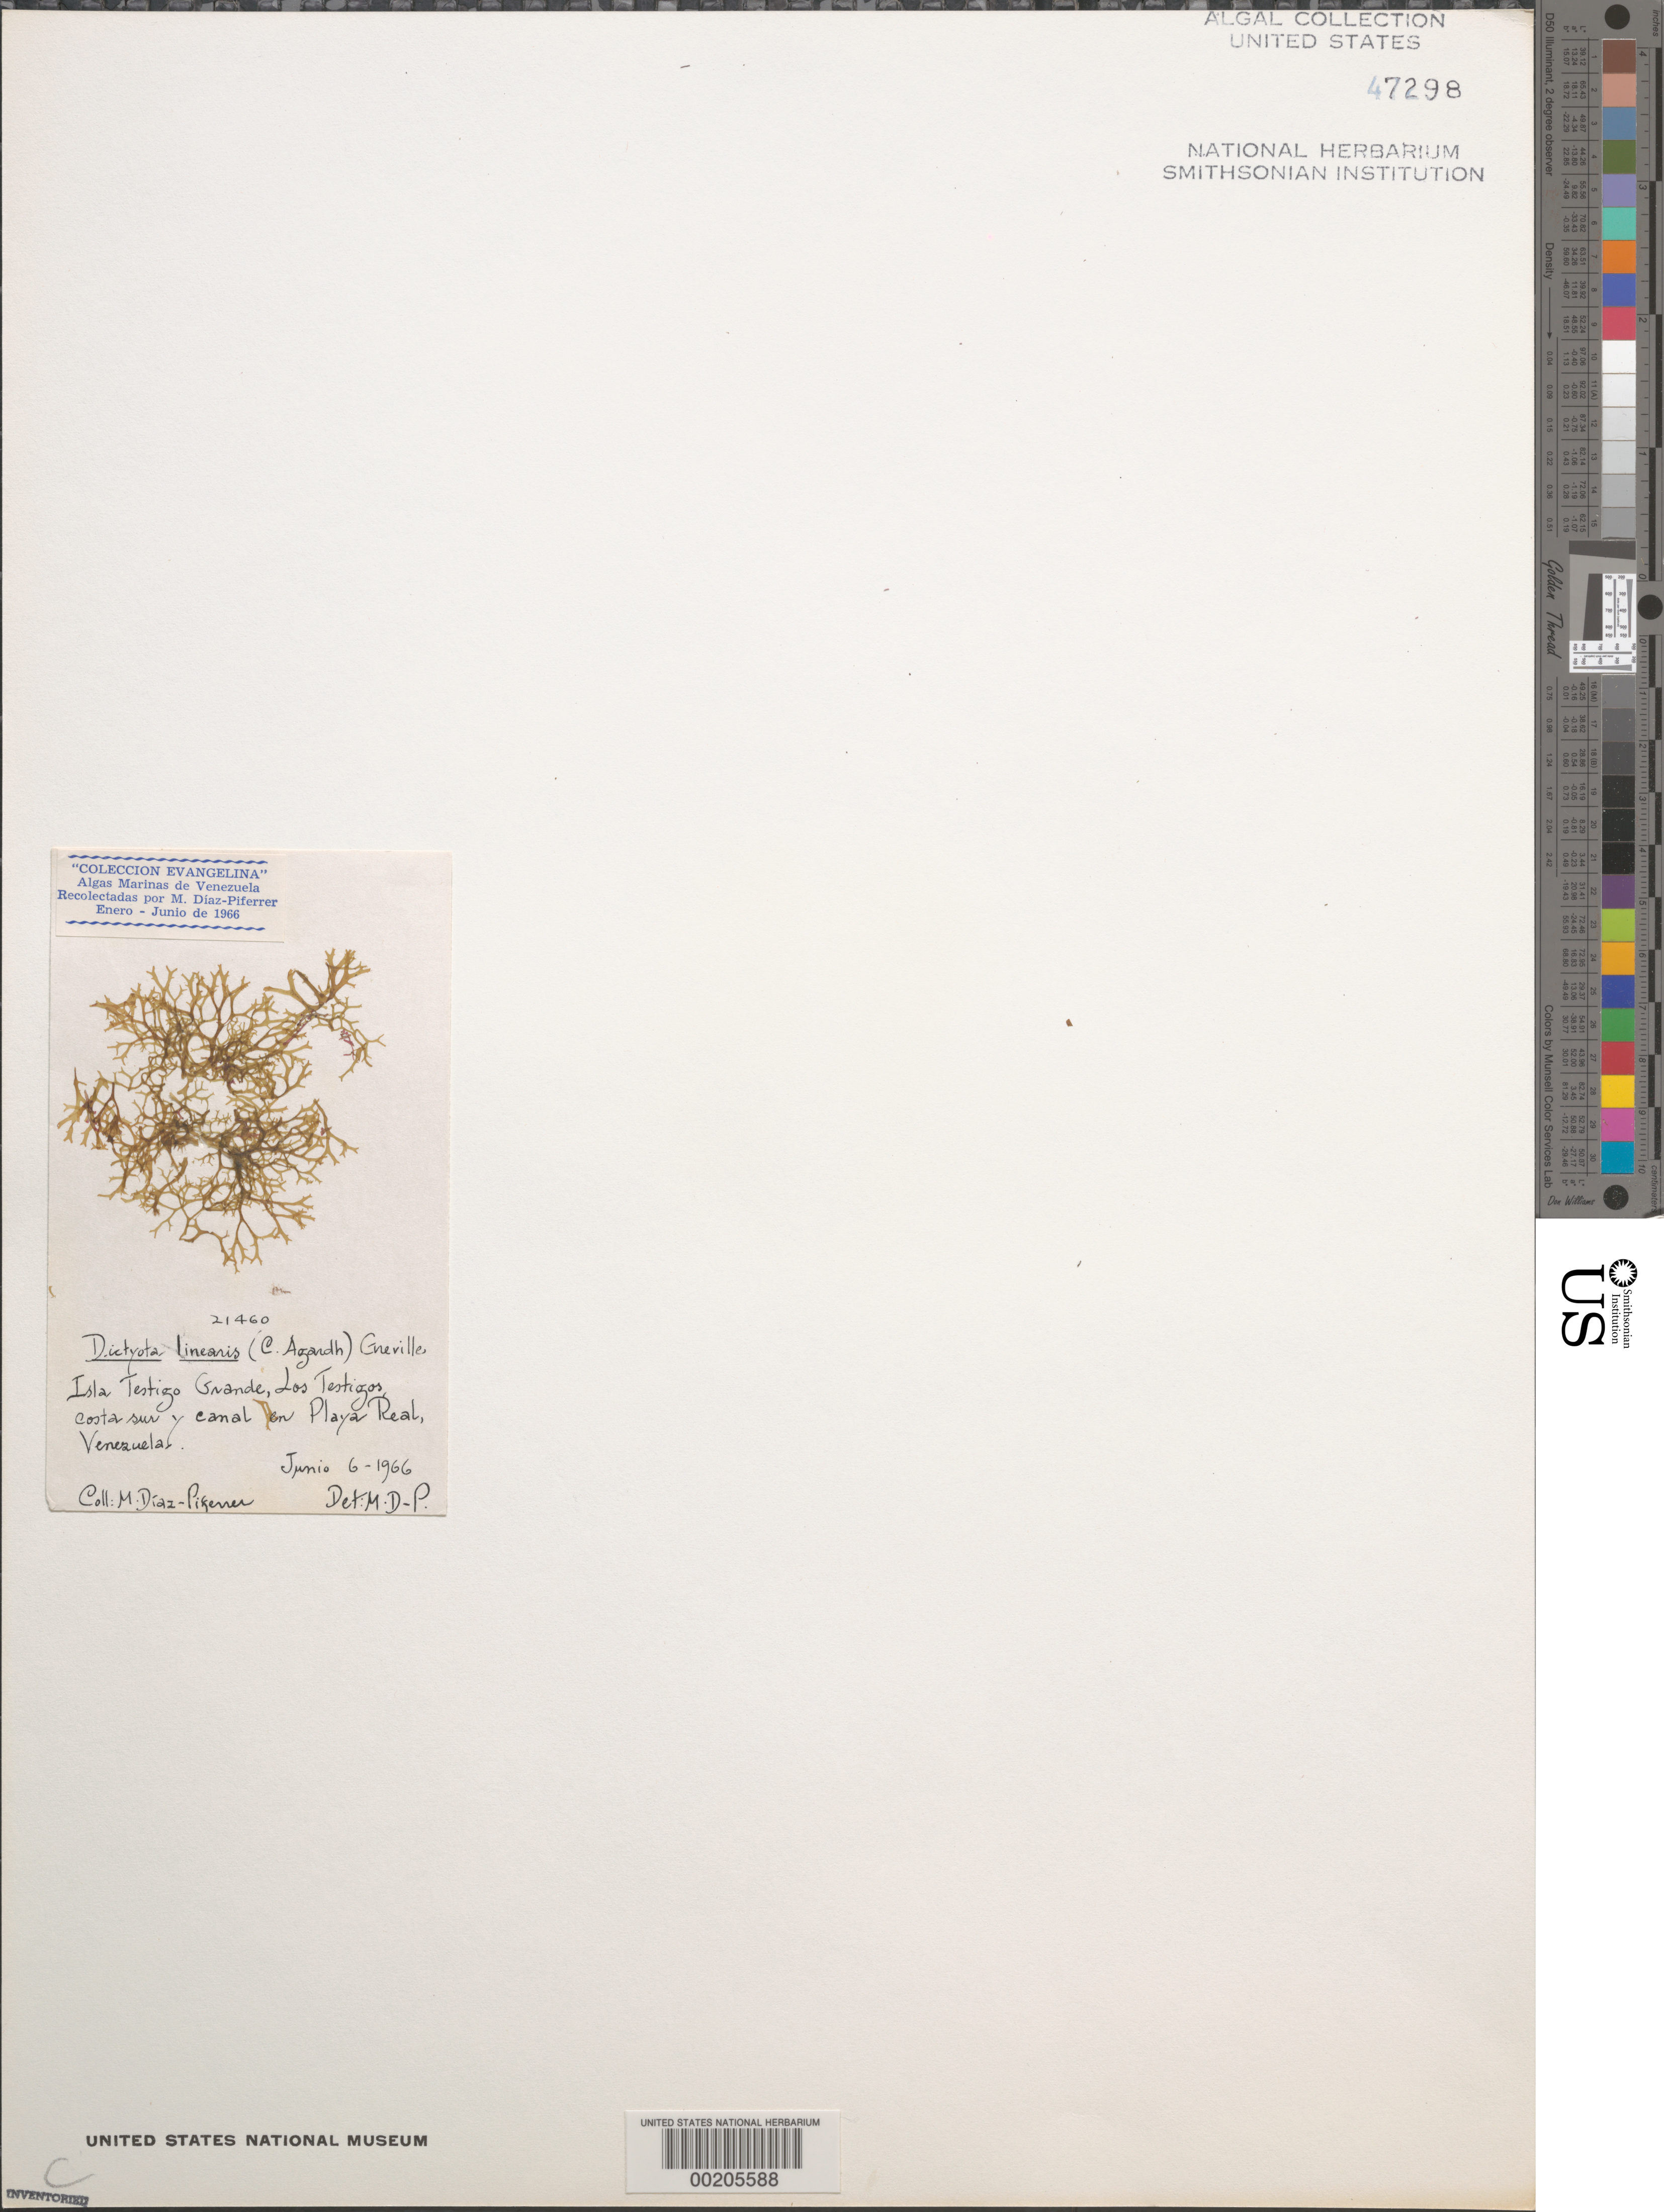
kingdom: Chromista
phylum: Ochrophyta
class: Phaeophyceae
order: Dictyotales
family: Dictyotaceae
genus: Dictyota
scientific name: Dictyota linearis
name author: (C. Agardh) Grev.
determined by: Diaz-Piferrer, M.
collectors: M. Diaz-Piferrer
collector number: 21460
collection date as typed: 06 Jun 1966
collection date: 1966-06-06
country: Venezuela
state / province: Dependencias Federales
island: Isla Testigo Grande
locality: Playa Real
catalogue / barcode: US 47298